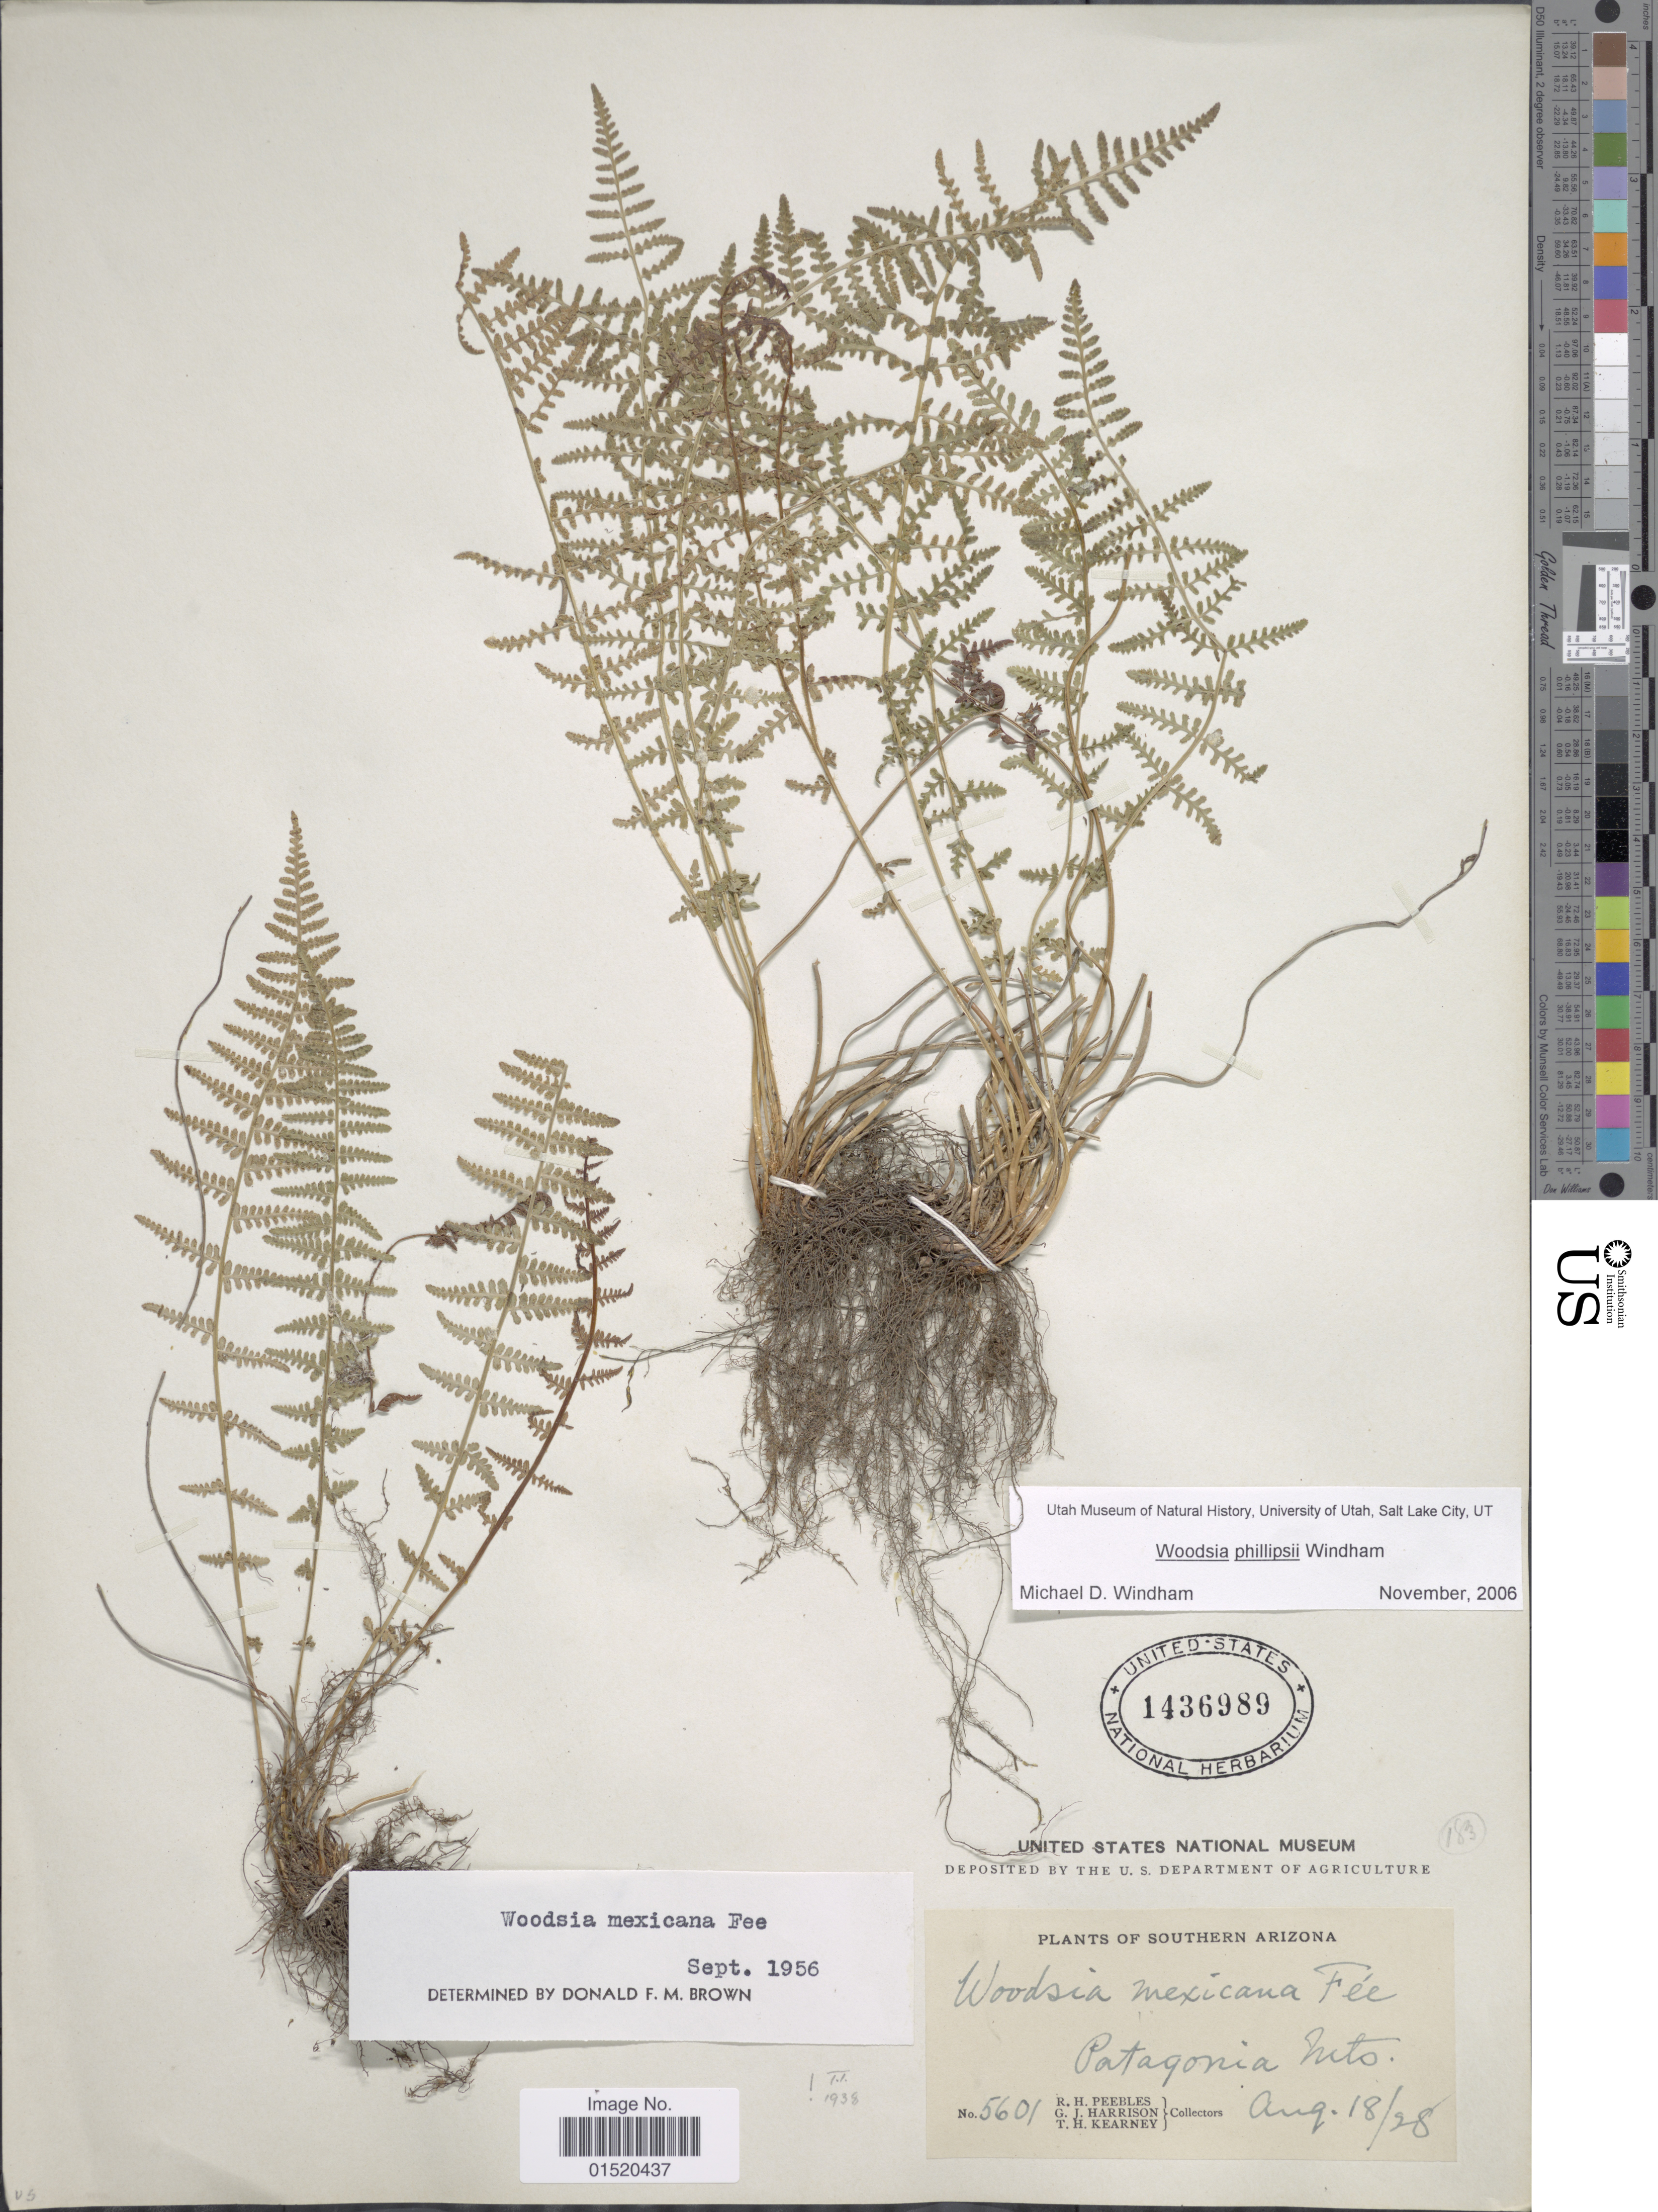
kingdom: Plantae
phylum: Tracheophyta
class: Polypodiopsida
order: Polypodiales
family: Woodsiaceae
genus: Woodsia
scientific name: Woodsia phillipsii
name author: Windham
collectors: R. H. Peebles, G. J. Harrison & T. H. Kearney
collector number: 5601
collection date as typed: Transcribed d/m/y: 18/8/28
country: United States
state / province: Arizona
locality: Southern Arizona, Patagonia Mts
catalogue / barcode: US 1436989